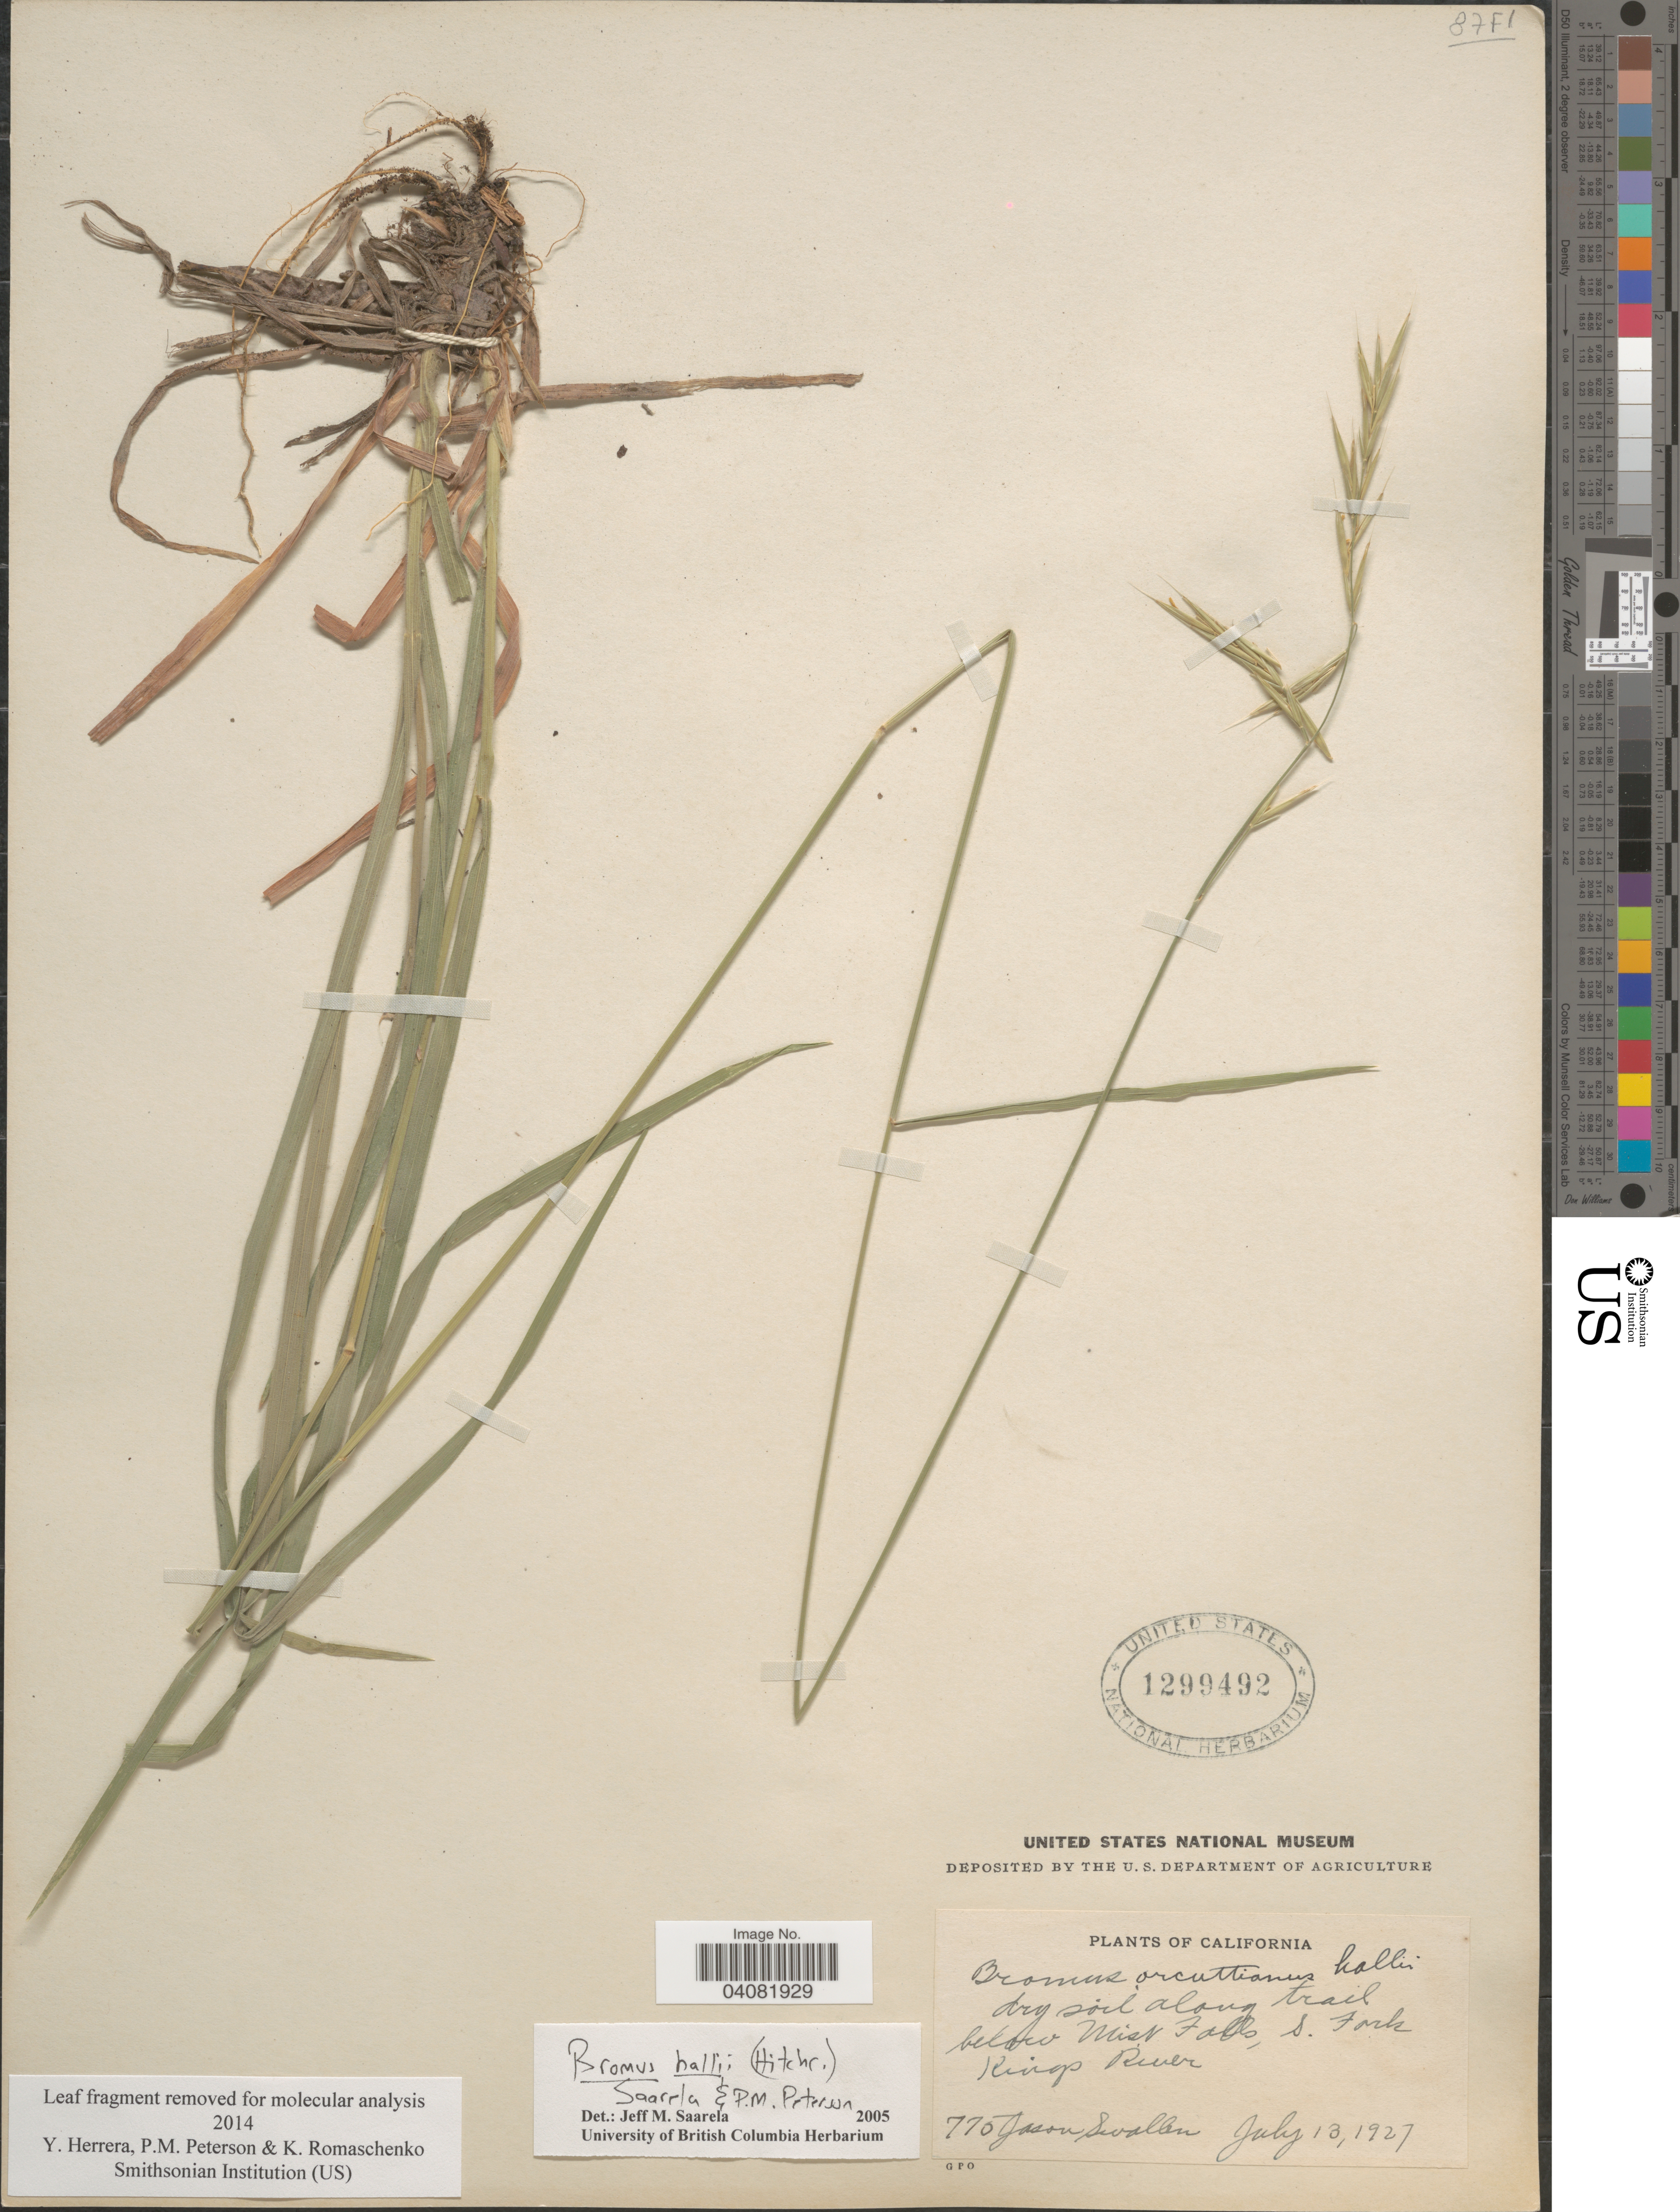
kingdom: Plantae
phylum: Tracheophyta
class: Liliopsida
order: Poales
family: Poaceae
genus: Bromus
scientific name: Bromus hallii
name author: (Hitchc.) Saarela & P.M. Peterson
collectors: J. R. Swallen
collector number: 770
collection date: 1927-07-13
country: United States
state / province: California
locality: Dry soil along trail below Mist Falls, S. Fork. Kings River.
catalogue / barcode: US 1299492